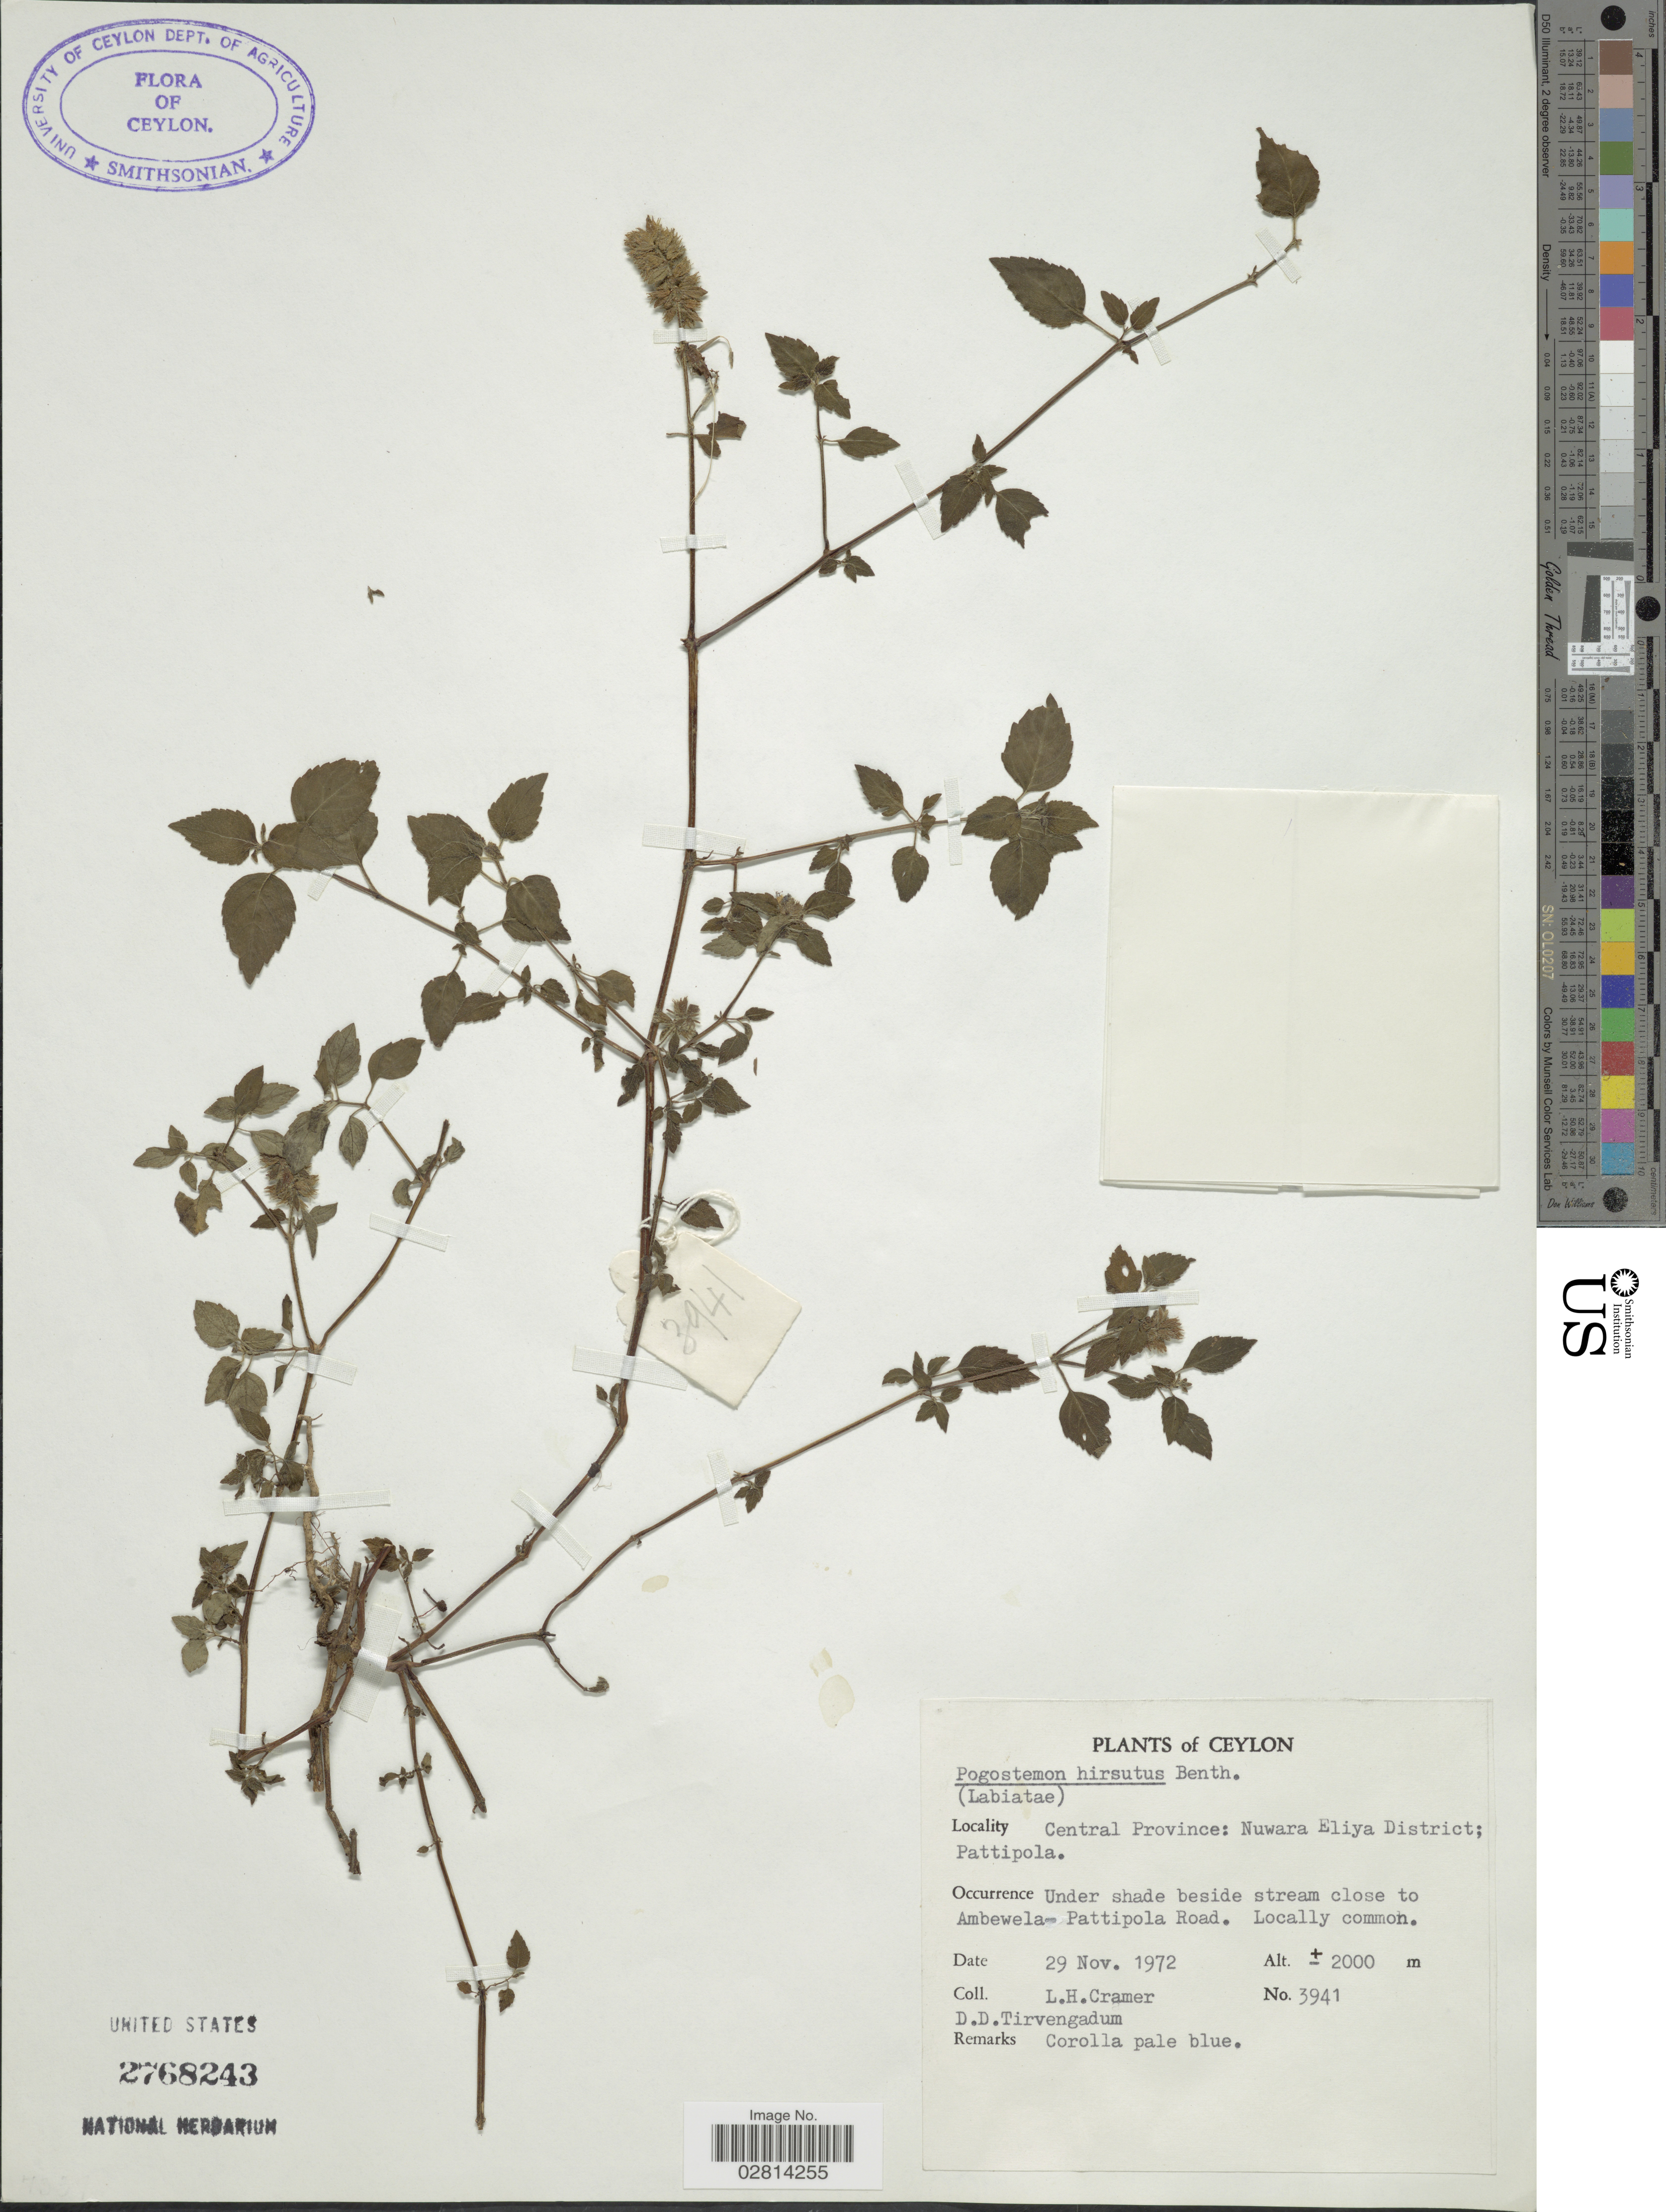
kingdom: Plantae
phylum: Tracheophyta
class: Magnoliopsida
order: Lamiales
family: Lamiaceae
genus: Pogostemon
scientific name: Pogostemon hirsutus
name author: Benth.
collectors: L. H. Cramer & D. Tirvengadum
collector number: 3941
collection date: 1972-11-29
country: Sri Lanka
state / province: Central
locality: Ceylon. Nuwara Eliya District; Pattipola. Under shade beside stream close to Ambewela- Pattipola Road.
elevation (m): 2000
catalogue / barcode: US 2768243